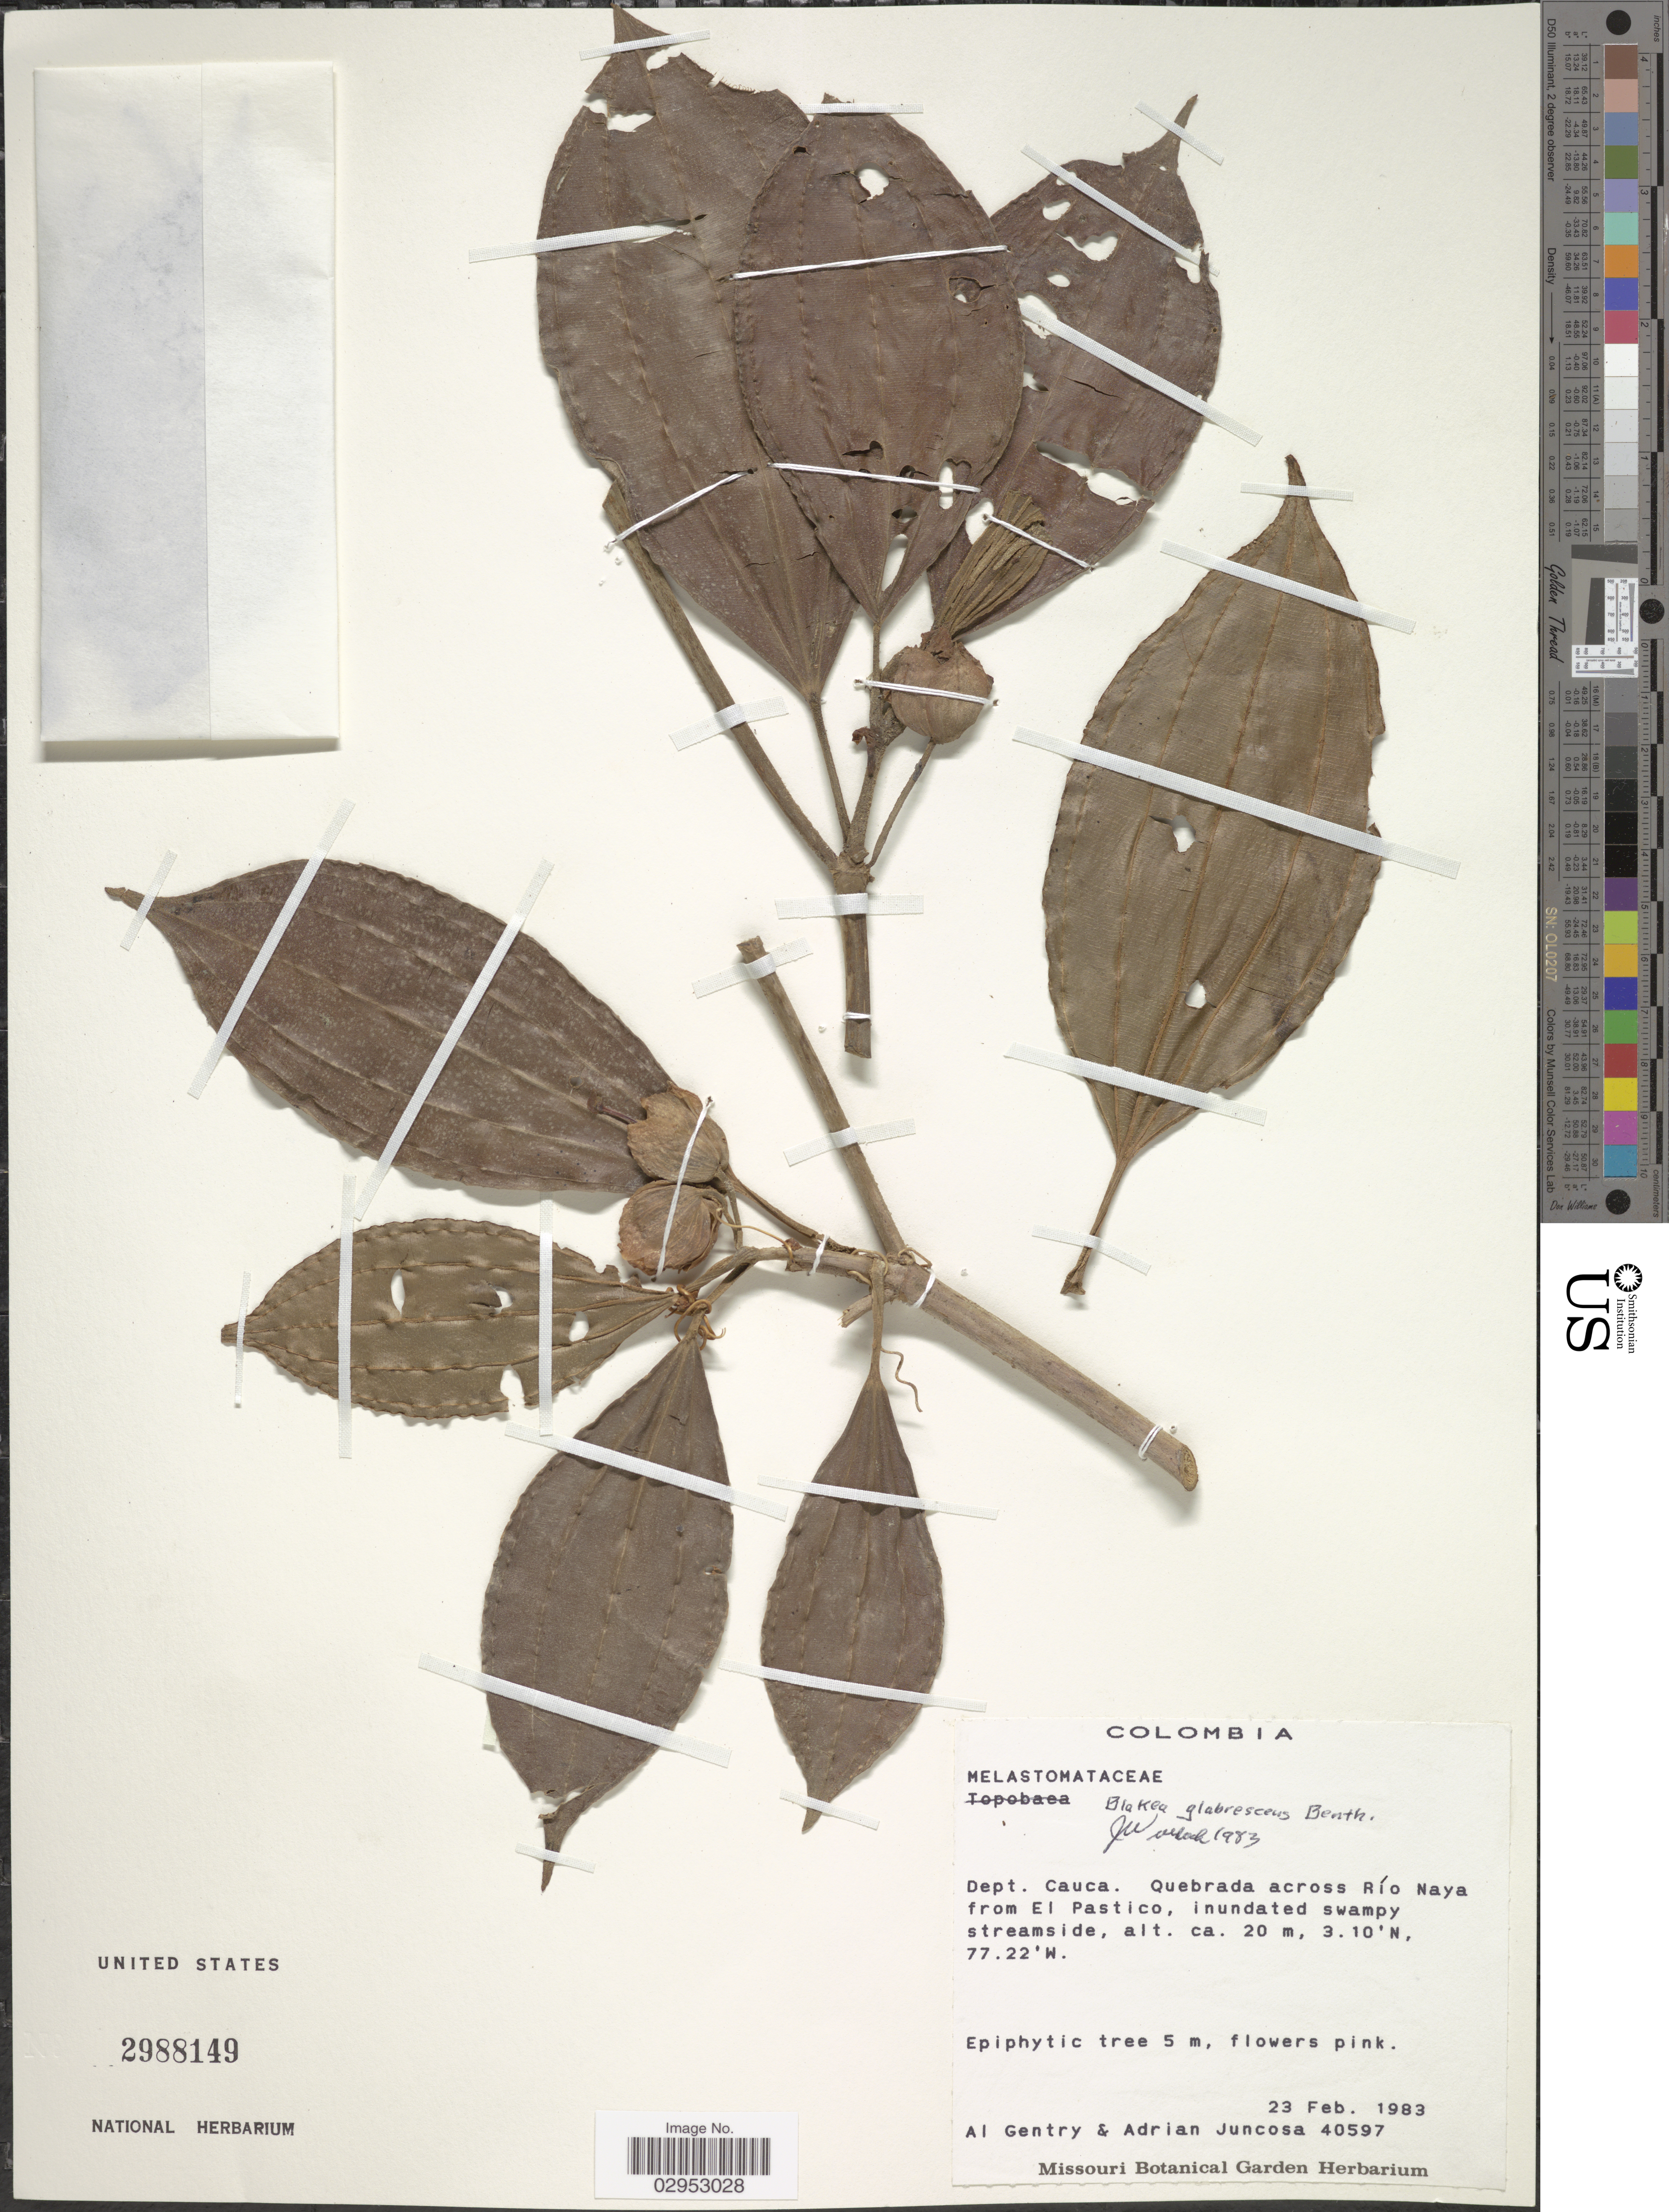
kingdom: Plantae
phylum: Tracheophyta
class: Magnoliopsida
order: Myrtales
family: Melastomataceae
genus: Blakea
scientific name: Blakea glabrescens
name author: Benth.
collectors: A. H. Gentry & A. Juncosa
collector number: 40597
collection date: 1983-02-23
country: Colombia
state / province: Cauca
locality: Dept. Cauca. Quebrada across Río Naya from El Pastico.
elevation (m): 20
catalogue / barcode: US 2988149